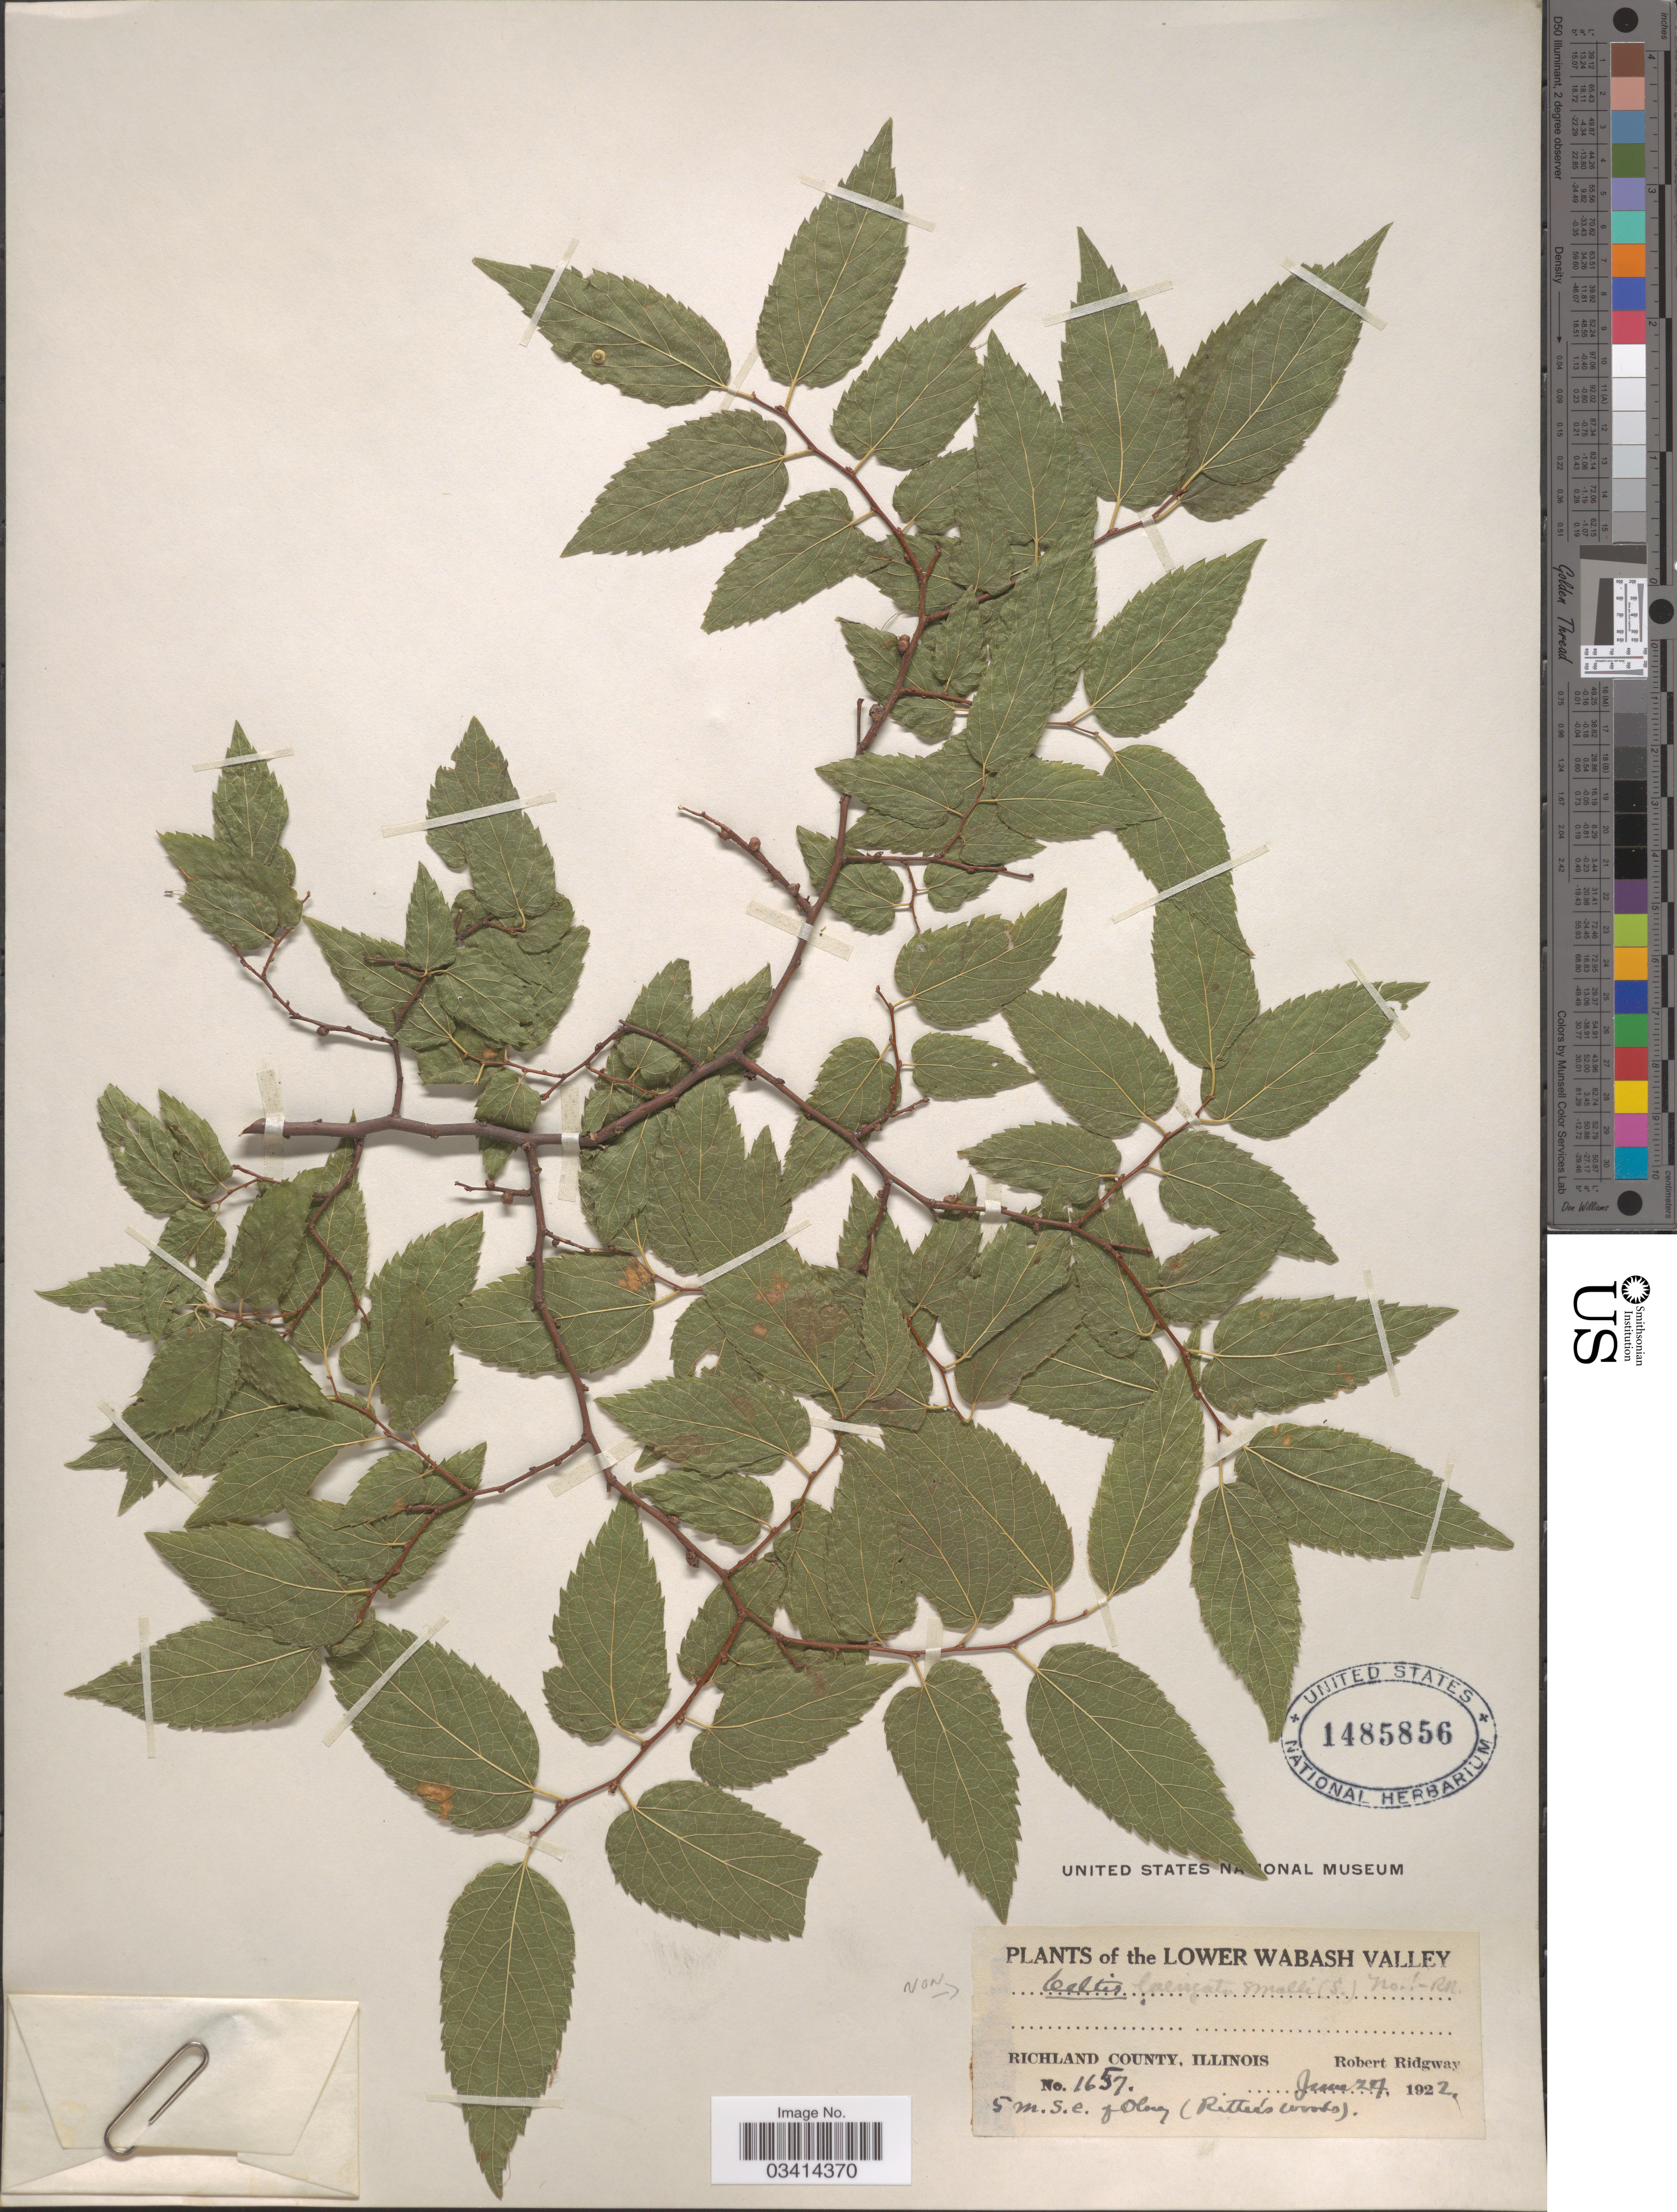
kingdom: Plantae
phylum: Tracheophyta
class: Magnoliopsida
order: Rosales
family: Cannabaceae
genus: Celtis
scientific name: Celtis sp.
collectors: R. Ridgway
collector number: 1657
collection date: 1922-06-24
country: United States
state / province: Illinois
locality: Lower Wabash Valley. Richland County. 5 m. s.e. of Olney (Ritter's woods).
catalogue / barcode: US 1485856